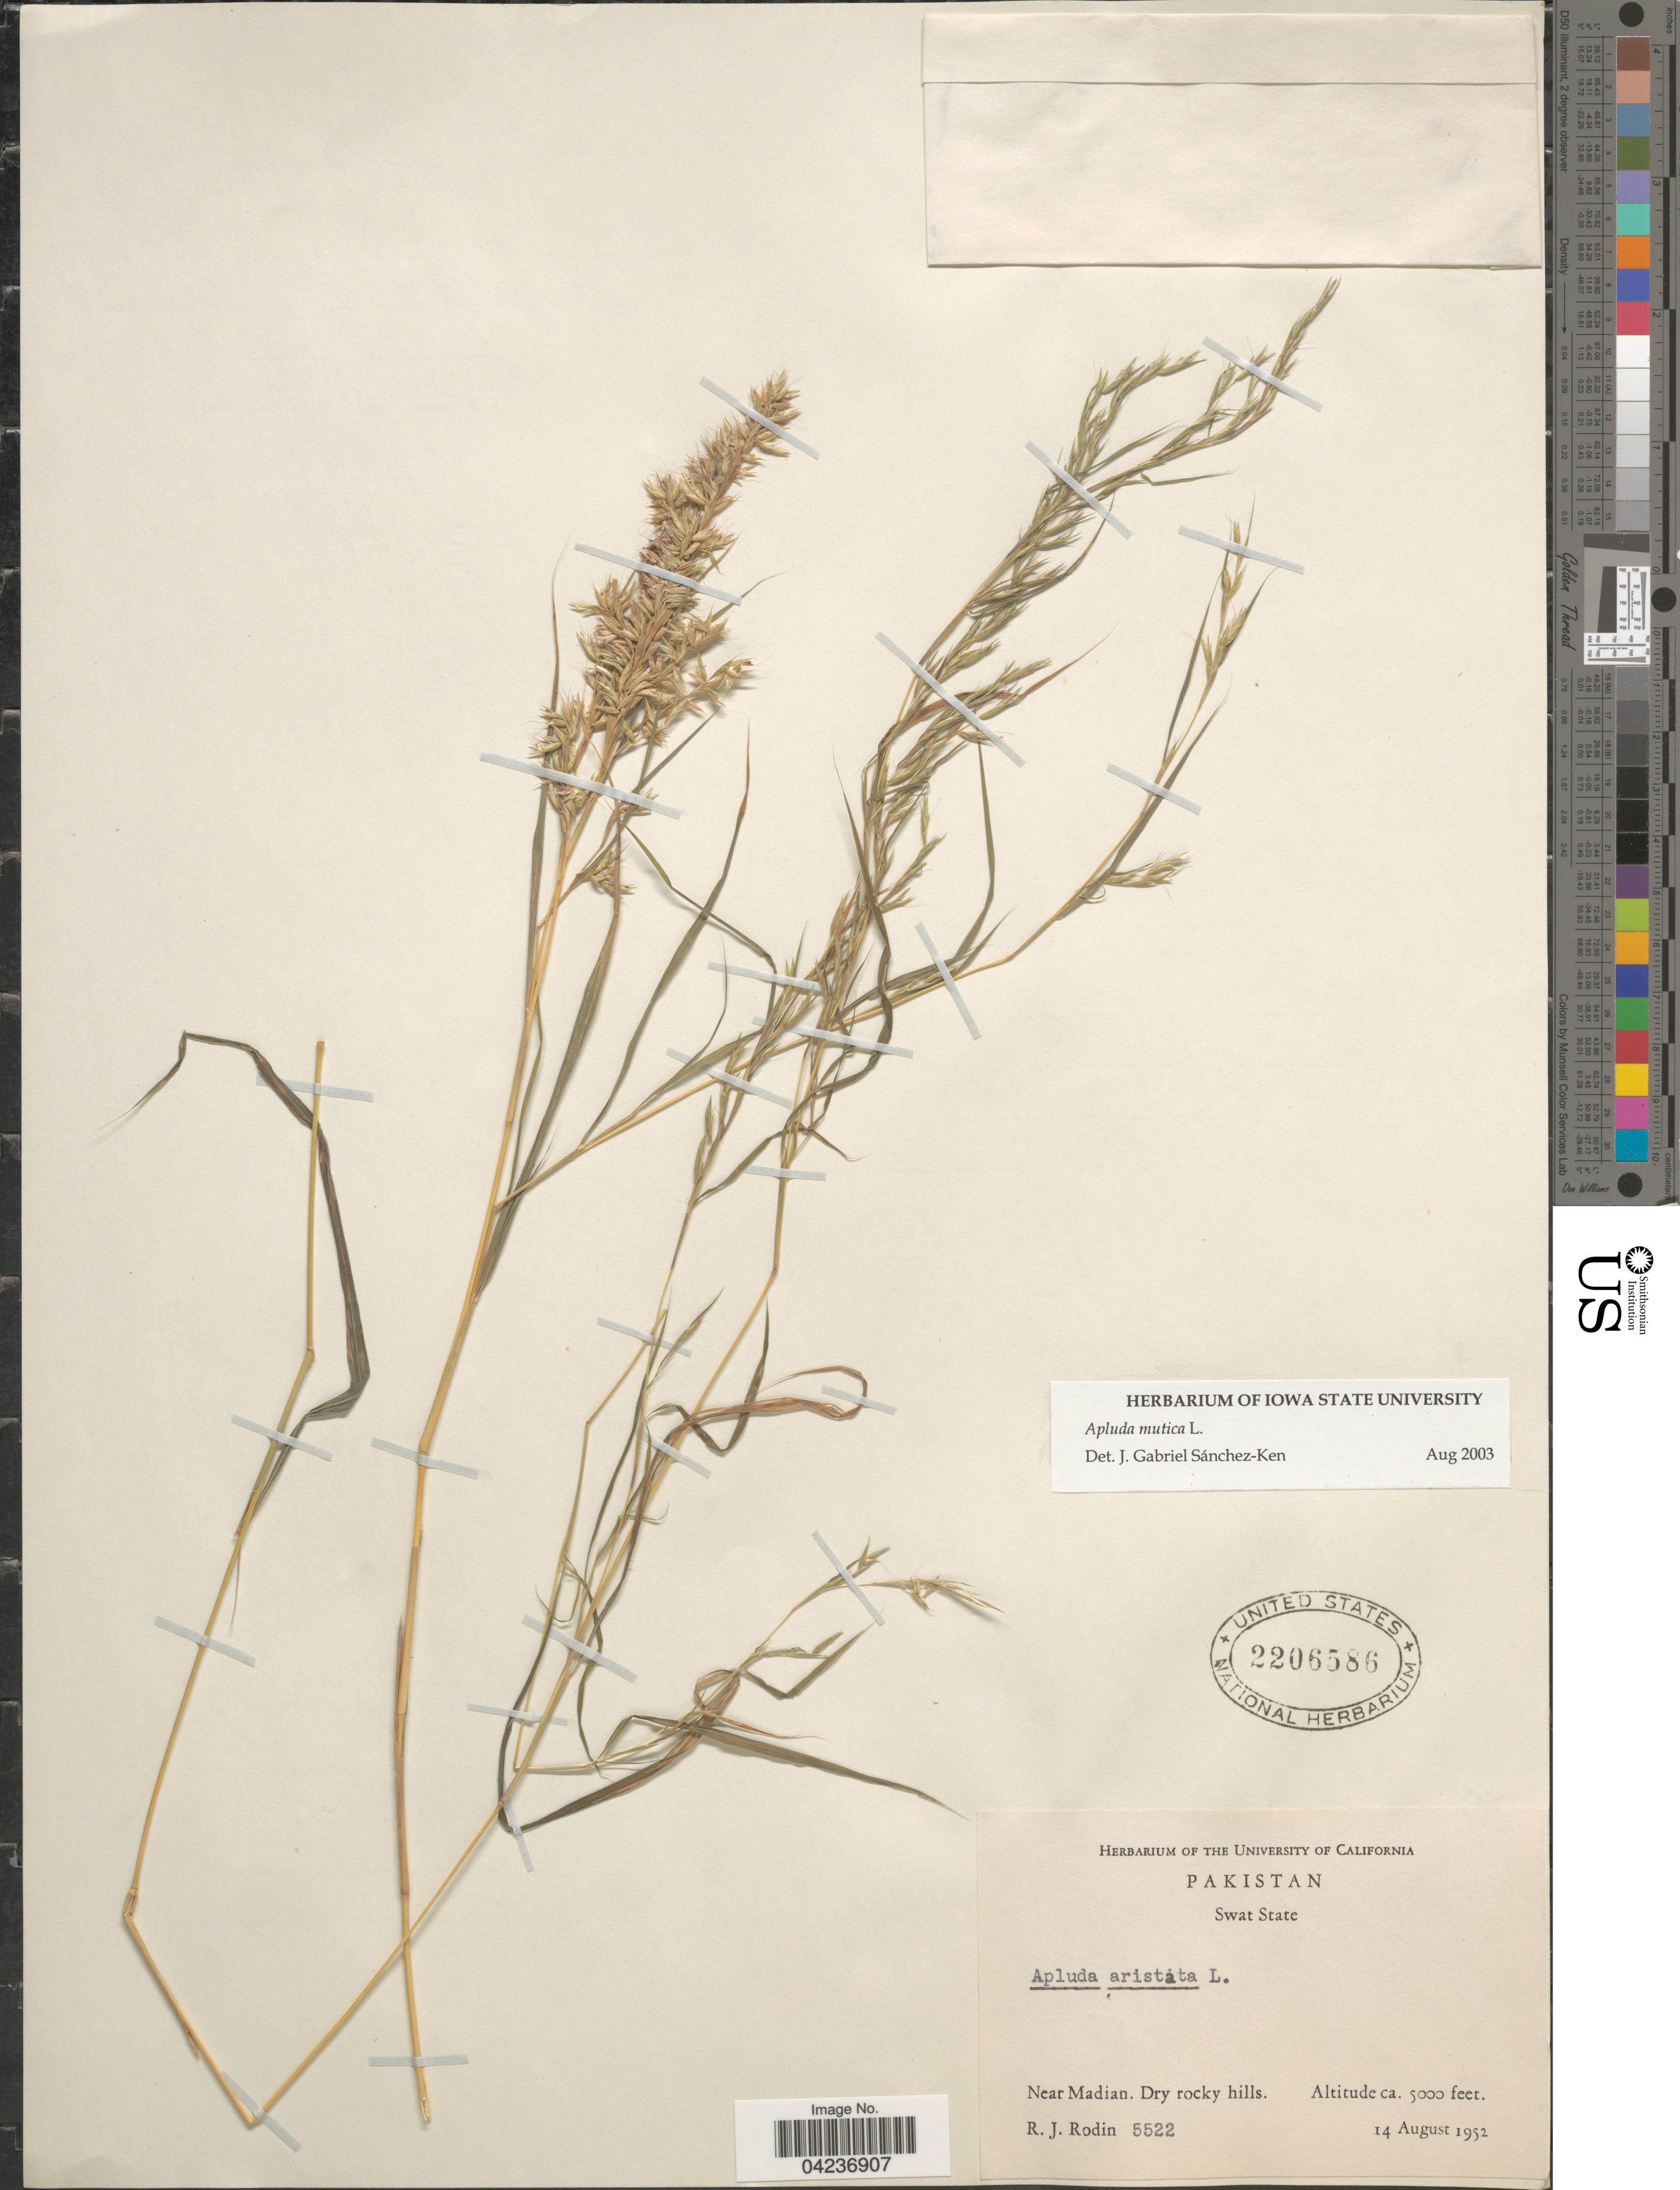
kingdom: Plantae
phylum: Tracheophyta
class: Liliopsida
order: Poales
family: Poaceae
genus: Apluda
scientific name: Apluda mutica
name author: L.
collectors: R. J. Rodin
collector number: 5522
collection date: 1952-08-14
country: Pakistan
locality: Swat State. Near Madian.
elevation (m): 1524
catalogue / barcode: US 2206586